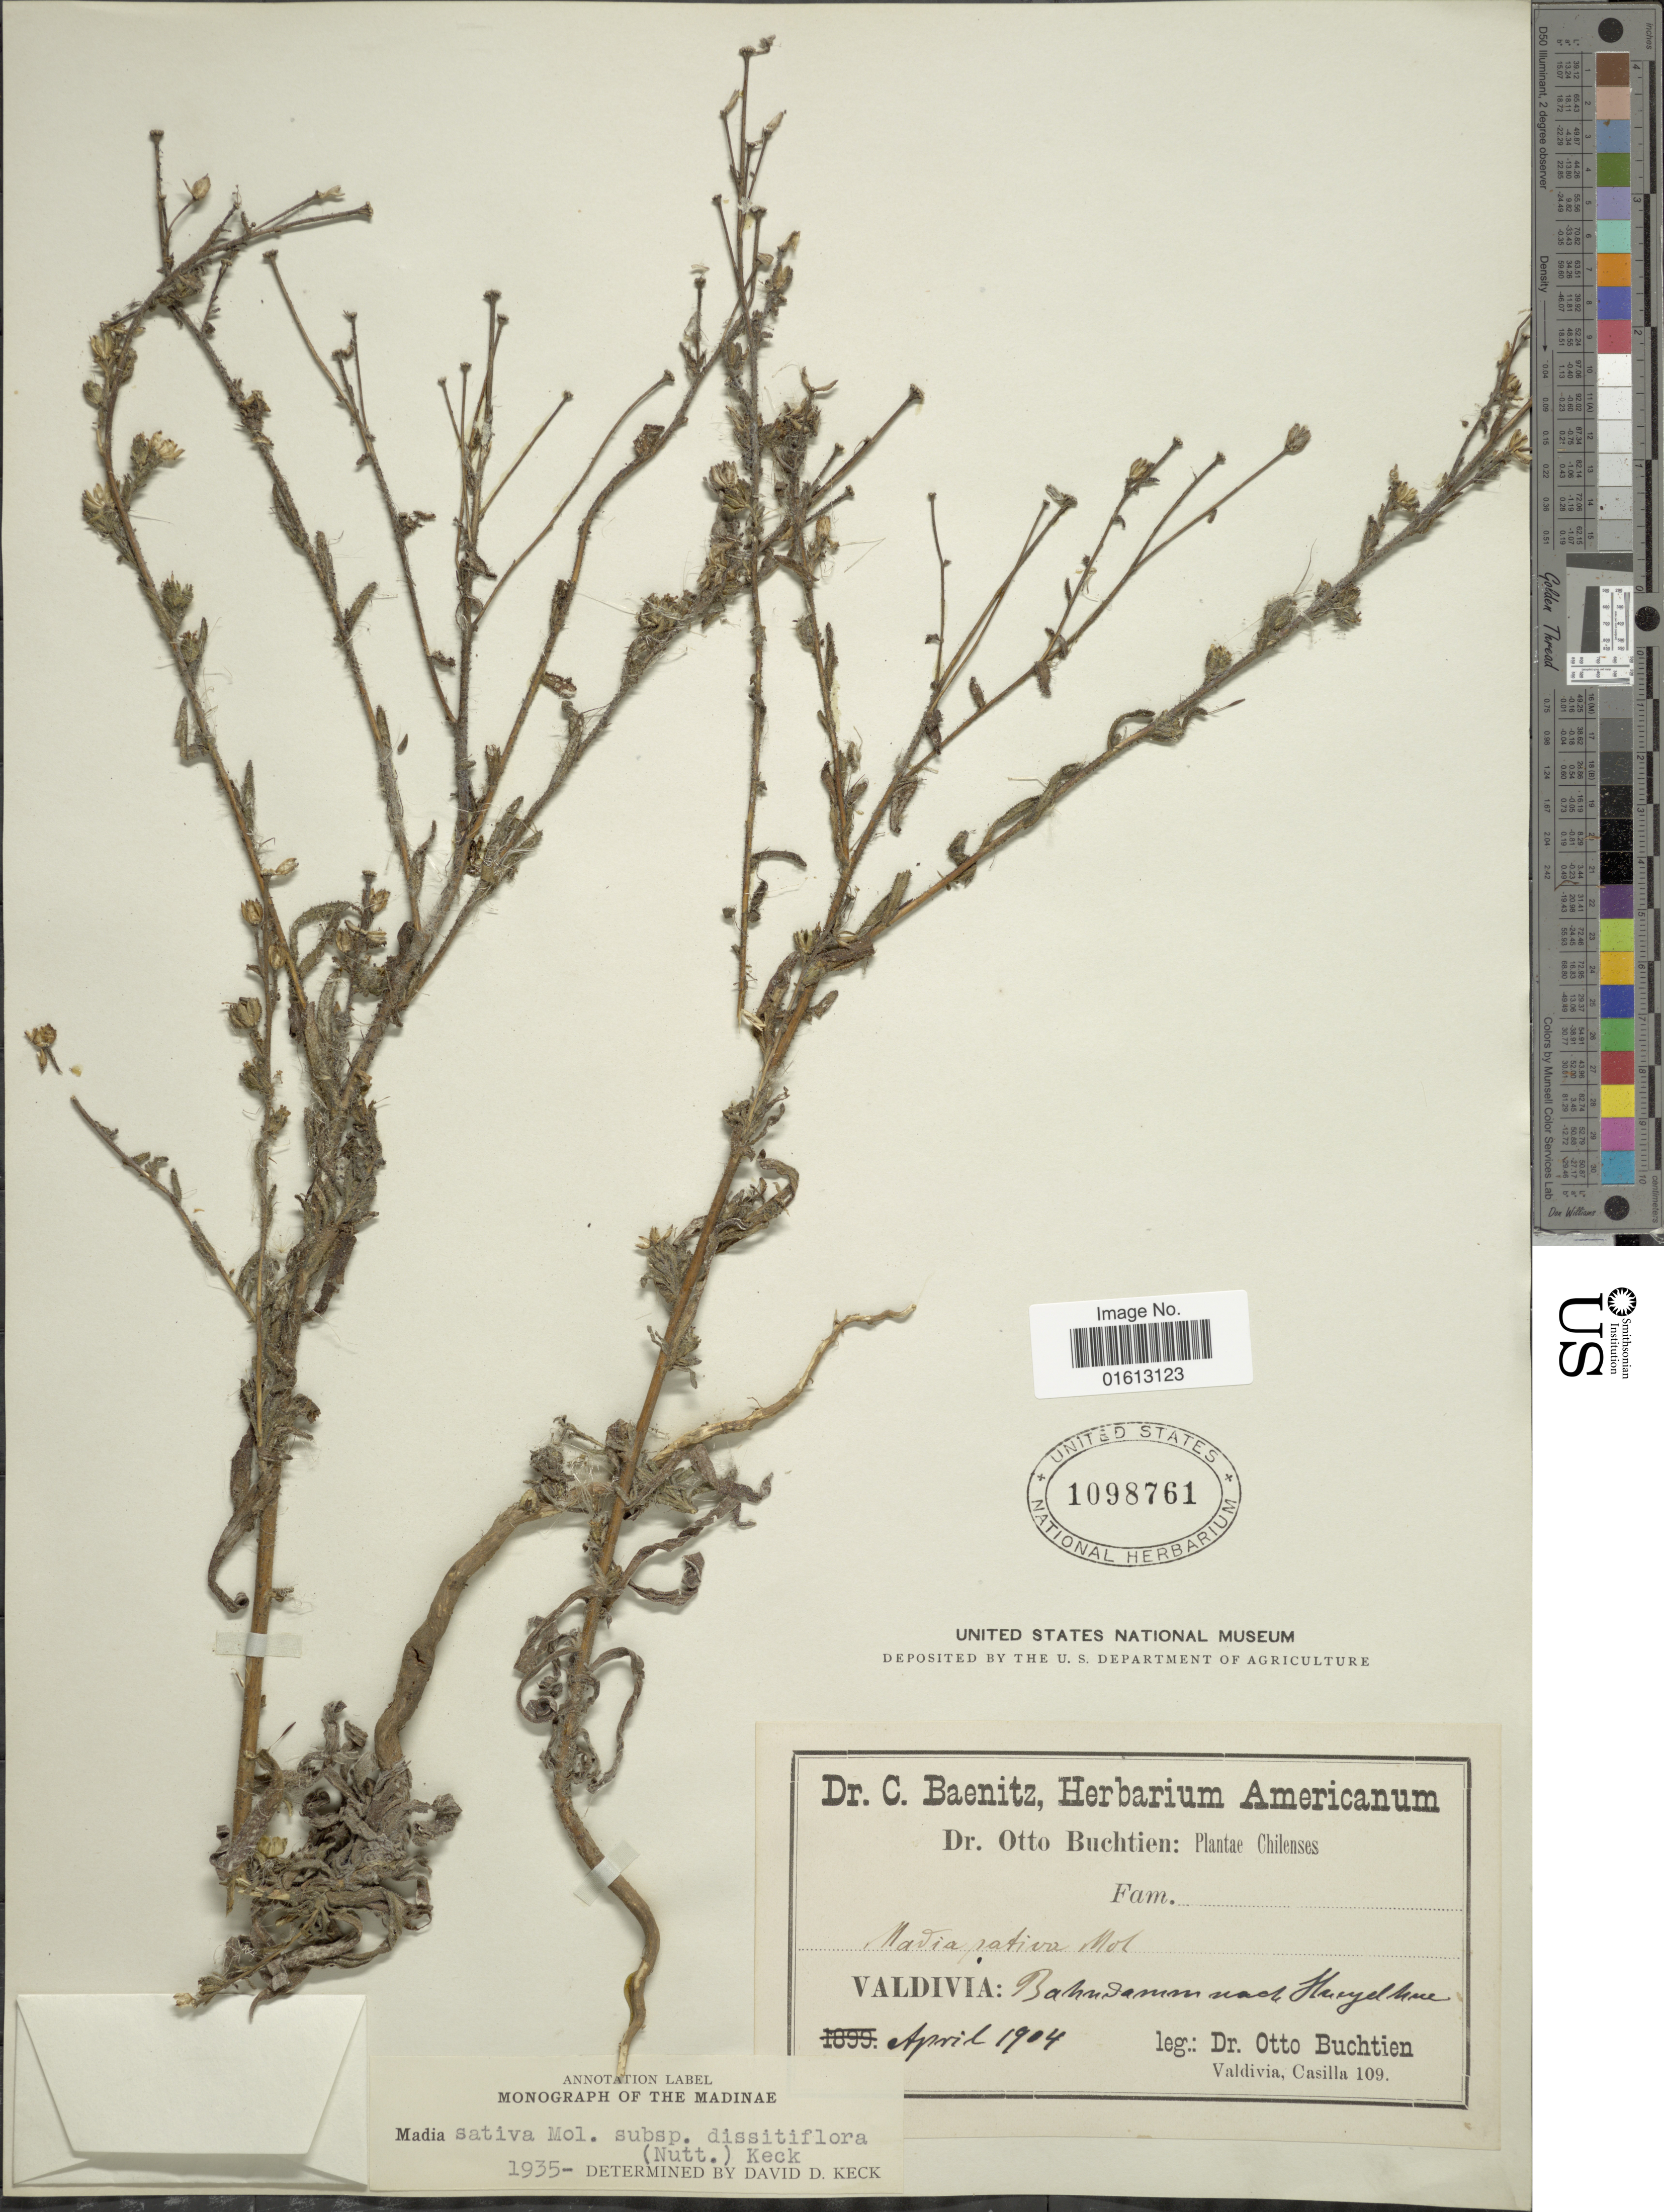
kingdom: Plantae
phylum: Tracheophyta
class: Magnoliopsida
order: Asterales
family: Asteraceae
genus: Madia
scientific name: Madia sativa subsp. dissitiflora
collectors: O. Buchtien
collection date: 1904-04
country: Chile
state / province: Los Ríos (XIV)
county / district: Valdivia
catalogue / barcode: US 1098761